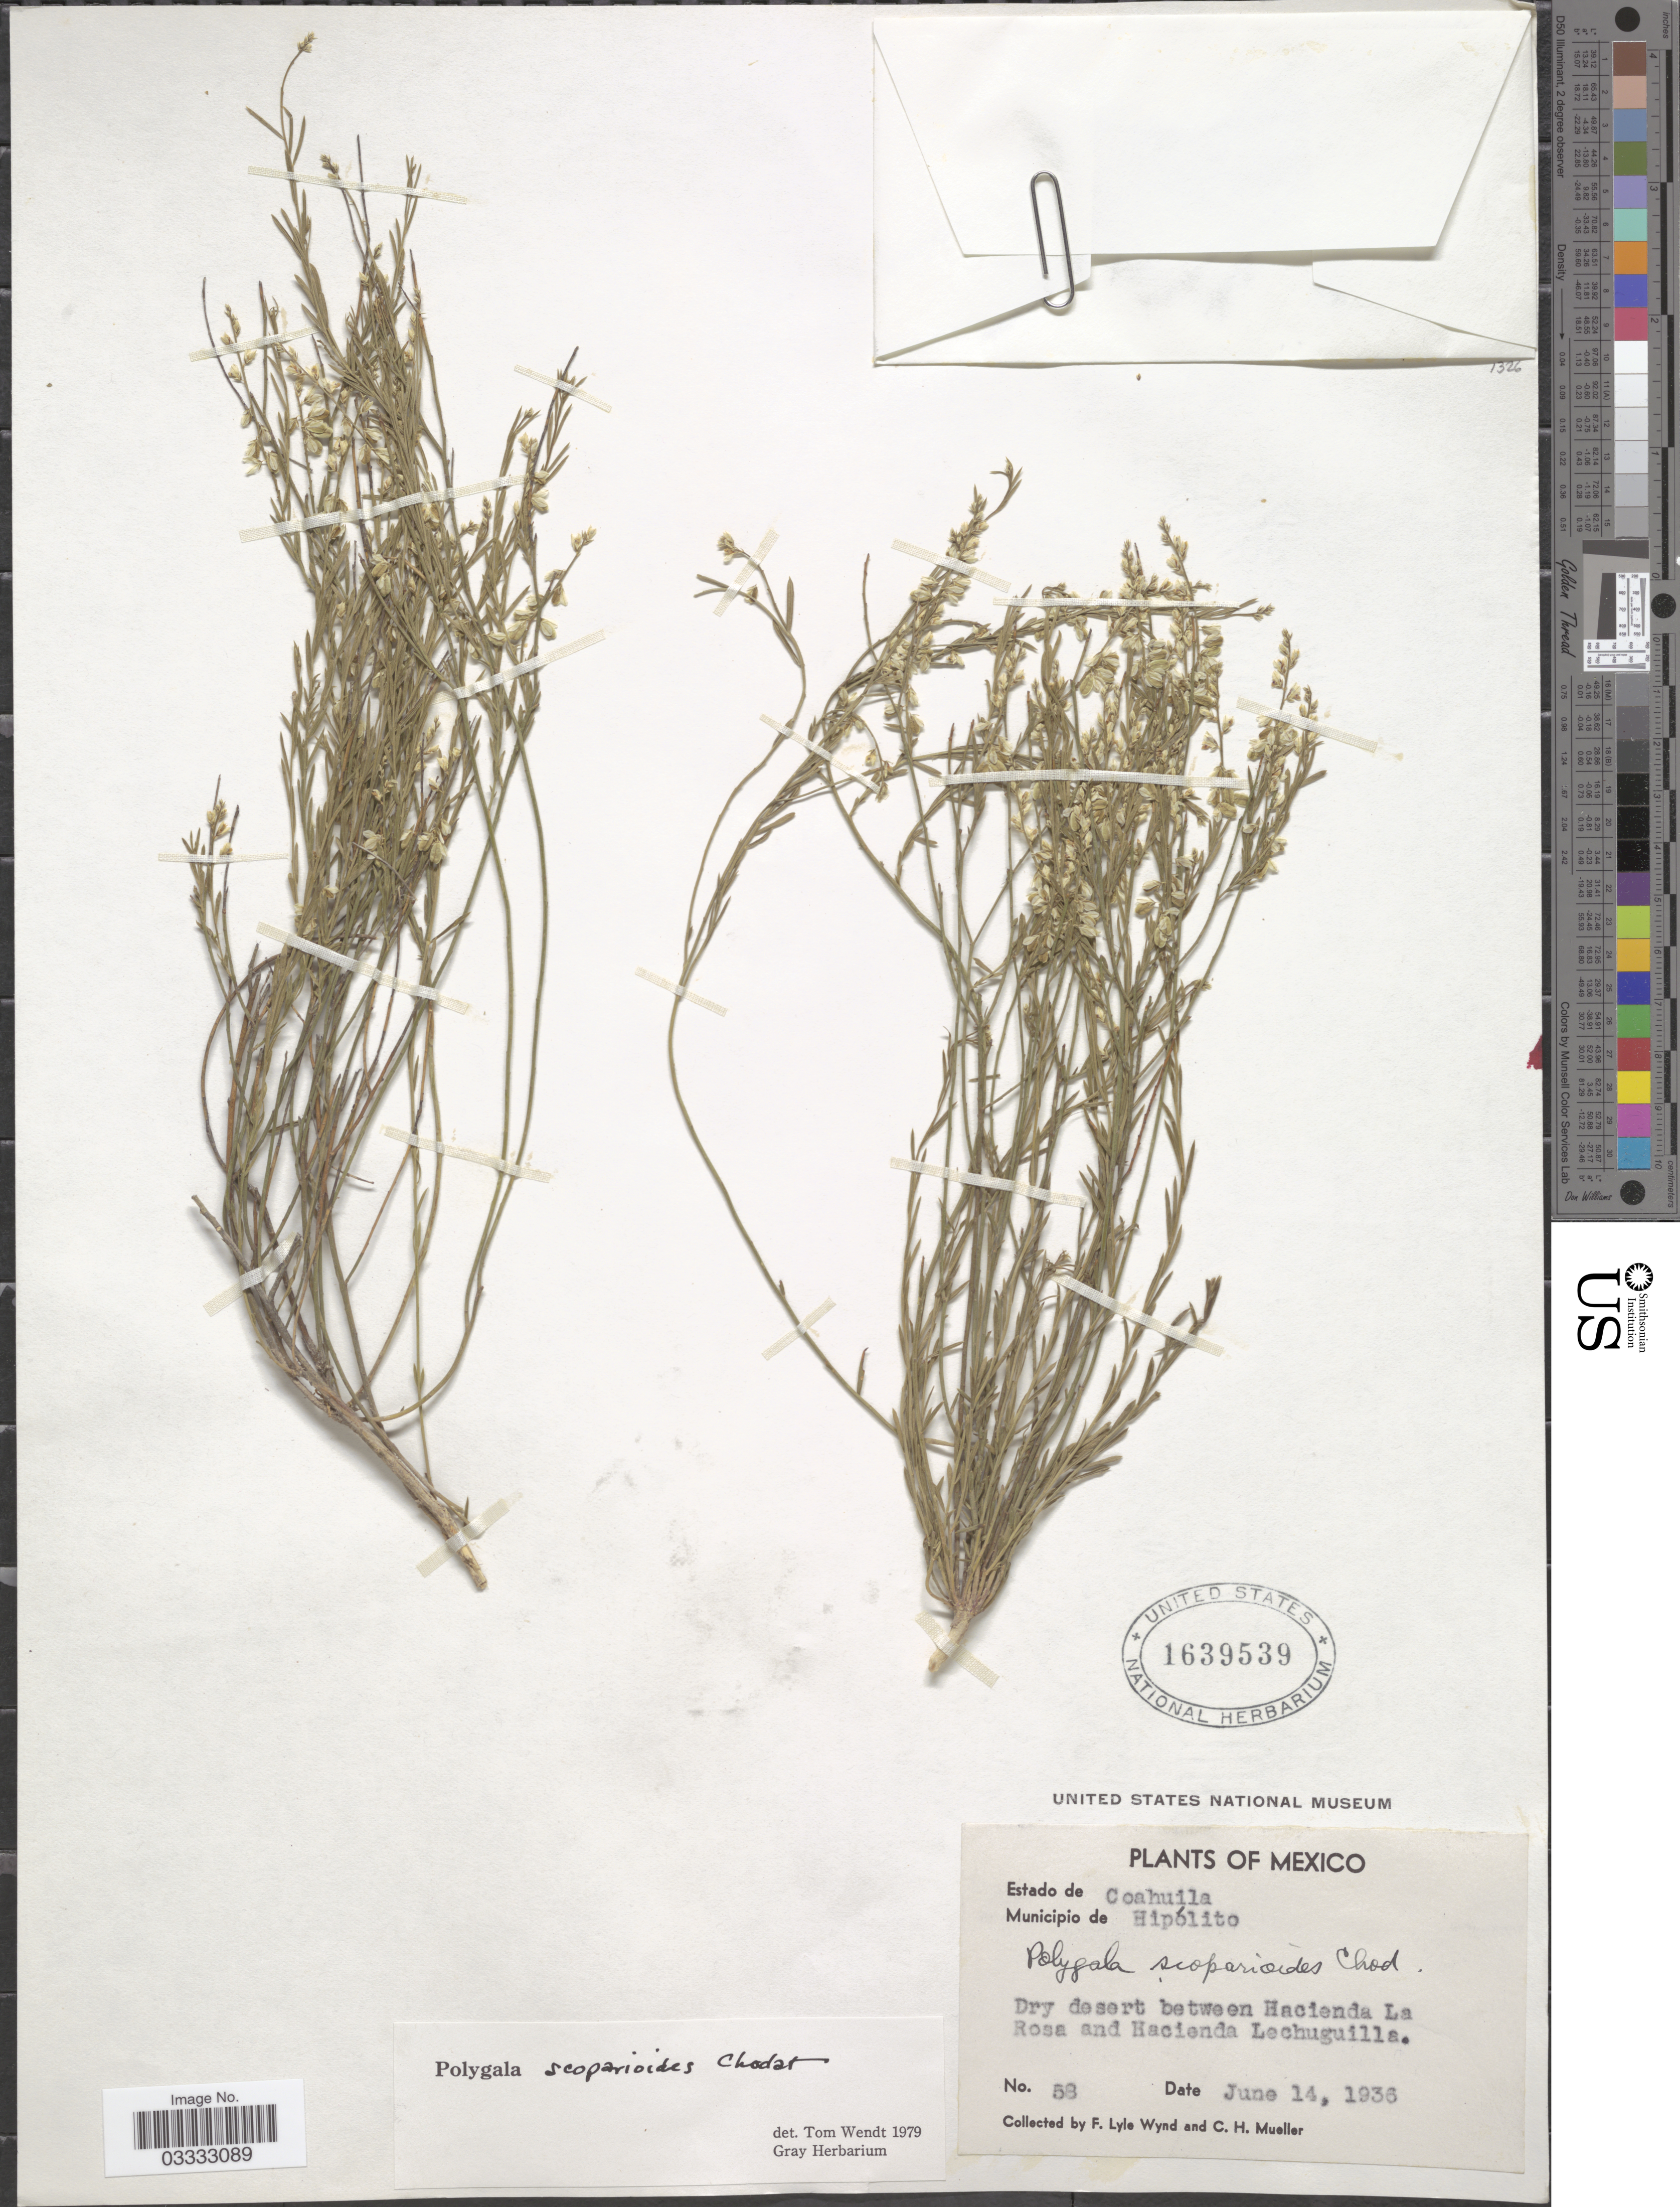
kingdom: Plantae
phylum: Tracheophyta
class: Magnoliopsida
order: Fabales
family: Polygalaceae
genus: Polygala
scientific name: Polygala scoparioides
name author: Chodat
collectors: F. L. Wynd & C. H. Mueller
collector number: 58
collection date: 1936-06-14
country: Mexico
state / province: Coahuila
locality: Municipio de Hipólito. Dry desert between Hacienda La Rosa and Hacienda Lechuguilla.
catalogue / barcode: US 1639539